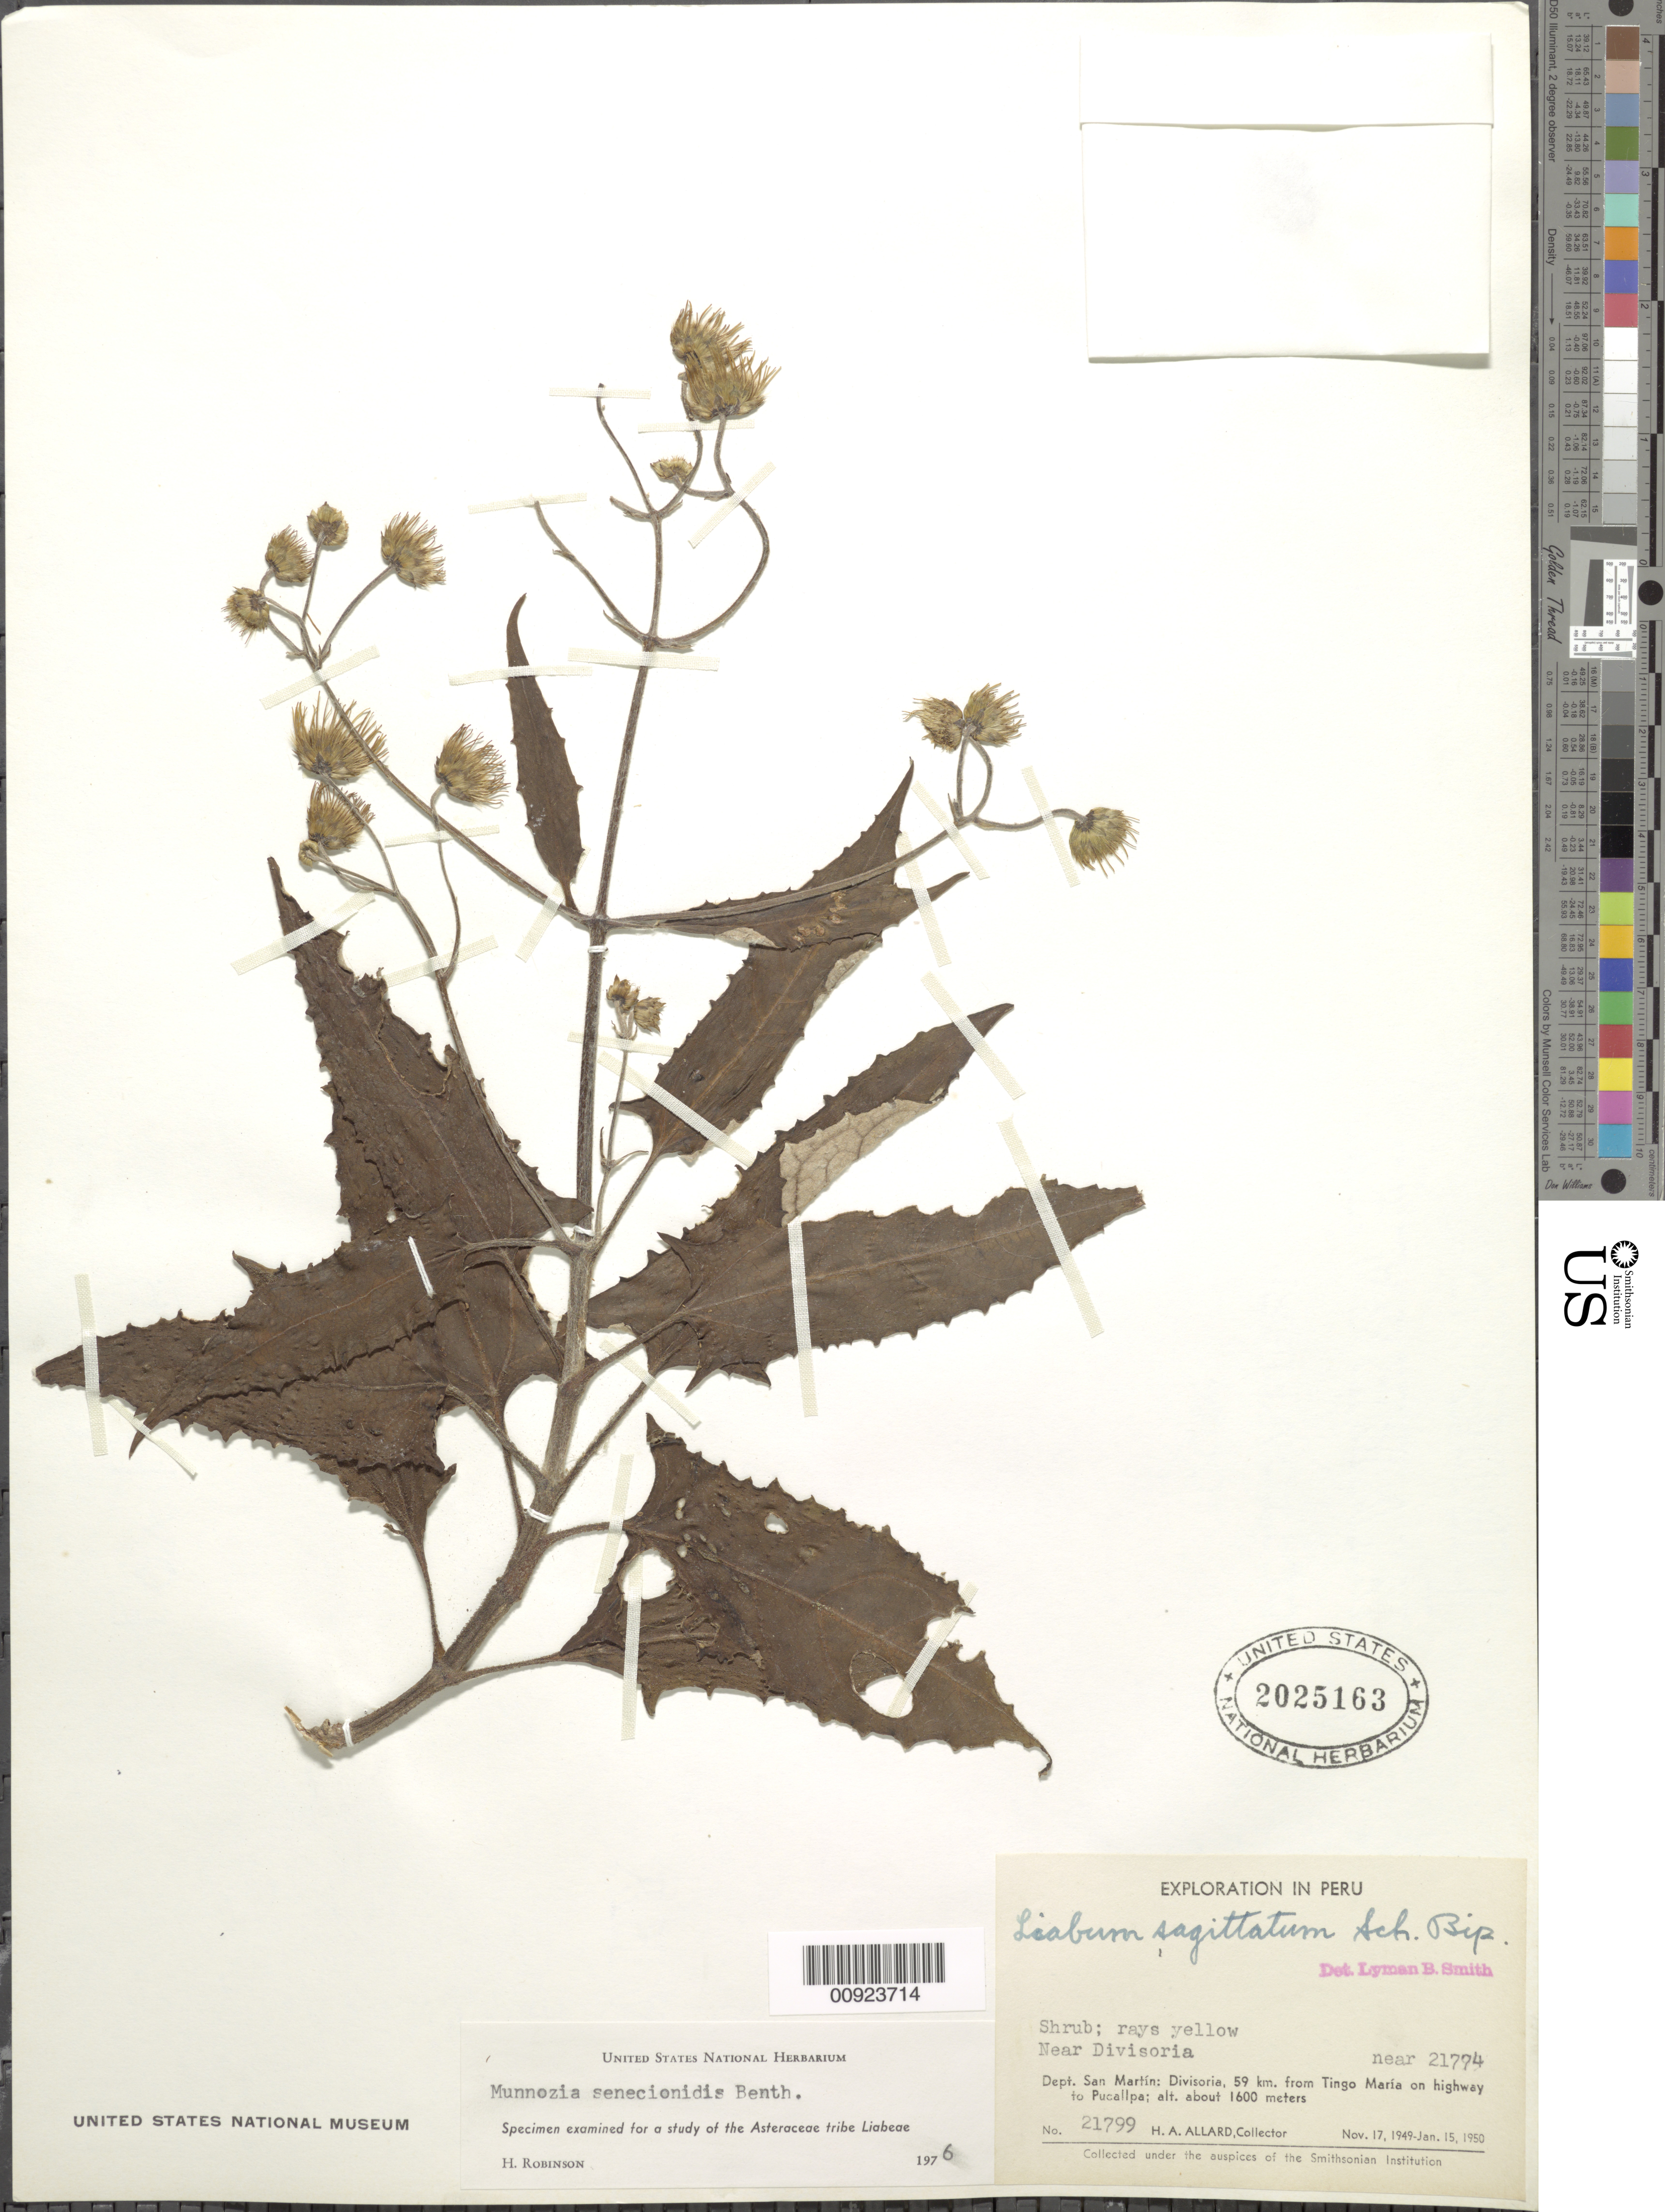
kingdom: Plantae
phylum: Tracheophyta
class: Magnoliopsida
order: Asterales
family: Asteraceae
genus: Munnozia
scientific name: Munnozia senecionidis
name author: Benth.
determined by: Robinson, Harold E., (US)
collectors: H. A. Allard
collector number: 21799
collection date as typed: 17 November 1949 to 15 January 1950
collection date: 1949-11-17/1950-01-15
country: Peru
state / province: San Martín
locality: Divisoria, near; 59 km from Tingo Maria on highway to Pucallpa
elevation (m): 1600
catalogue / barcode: US 2025163